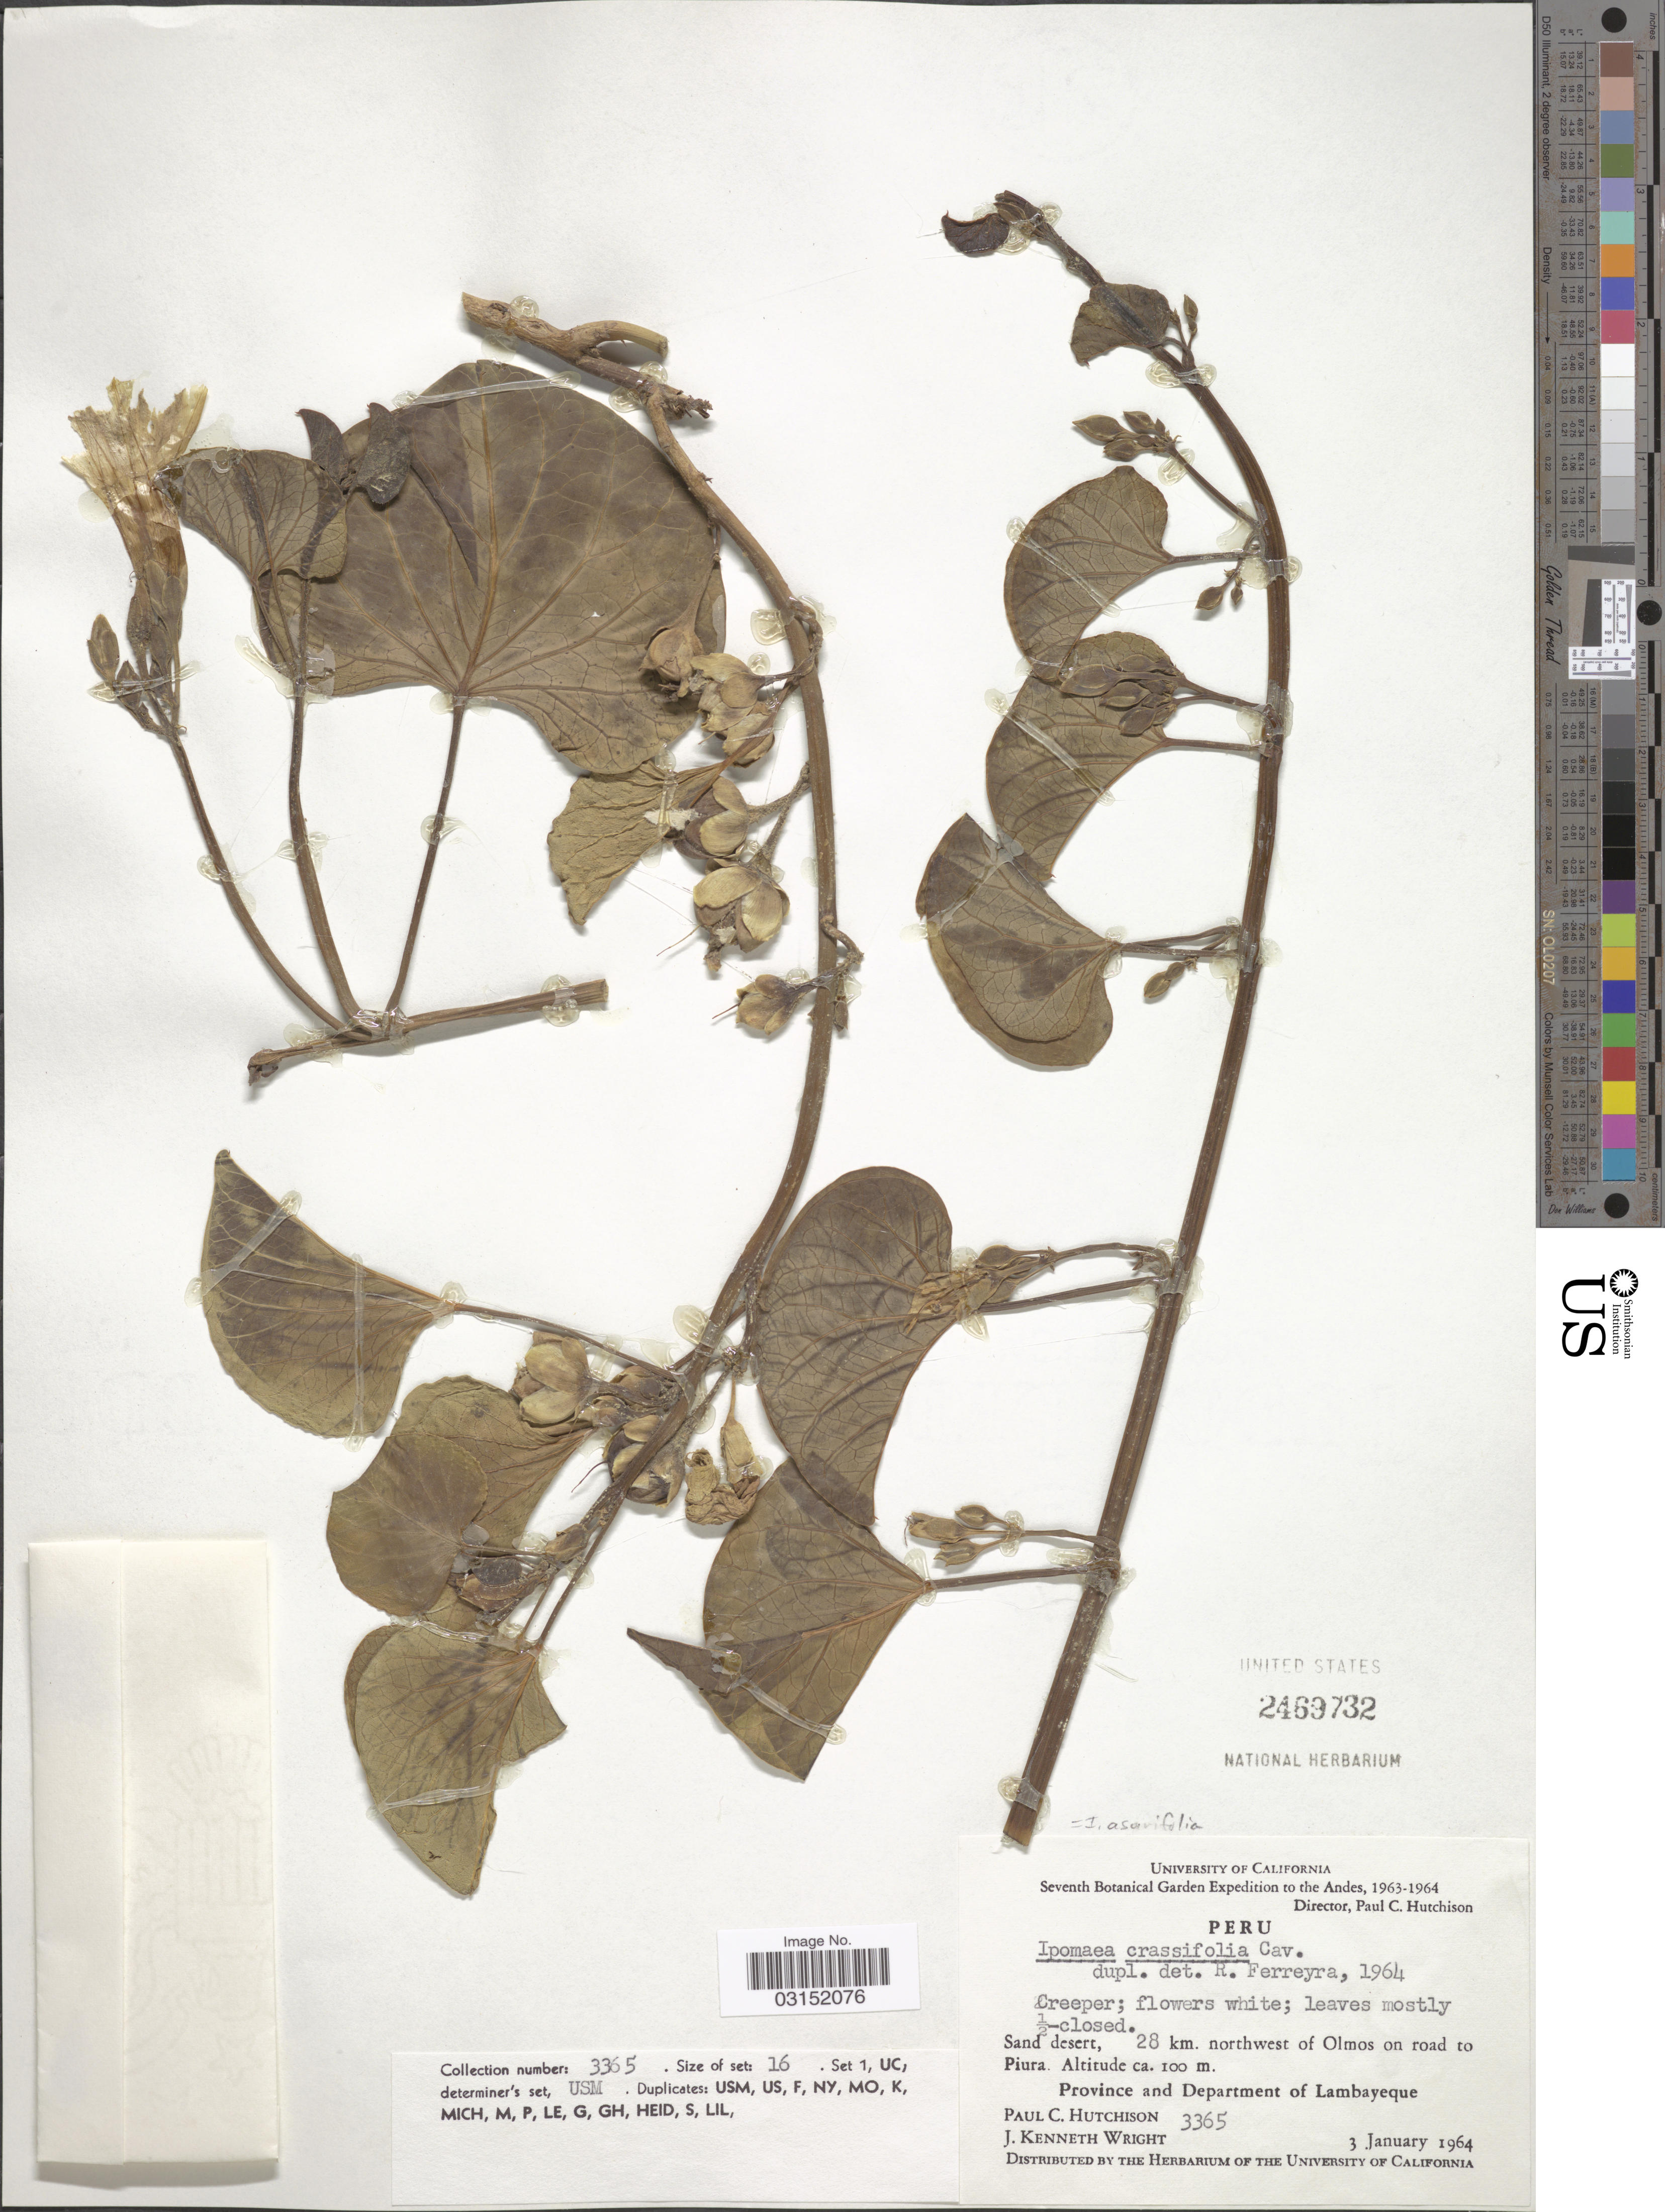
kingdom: Plantae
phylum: Tracheophyta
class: Magnoliopsida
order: Solanales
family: Convolvulaceae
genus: Ipomoea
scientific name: Ipomoea asarifolia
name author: (Desr.) Roem. & Schult.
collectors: P. C. Hutchison & J. K. Wright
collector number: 3365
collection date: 1964-01-03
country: Peru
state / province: Lambayeque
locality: The Andes, 28 km. northwest of Olmos on road to Piura. Province and Department of Lambayeque.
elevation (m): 100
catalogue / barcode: US 2469732